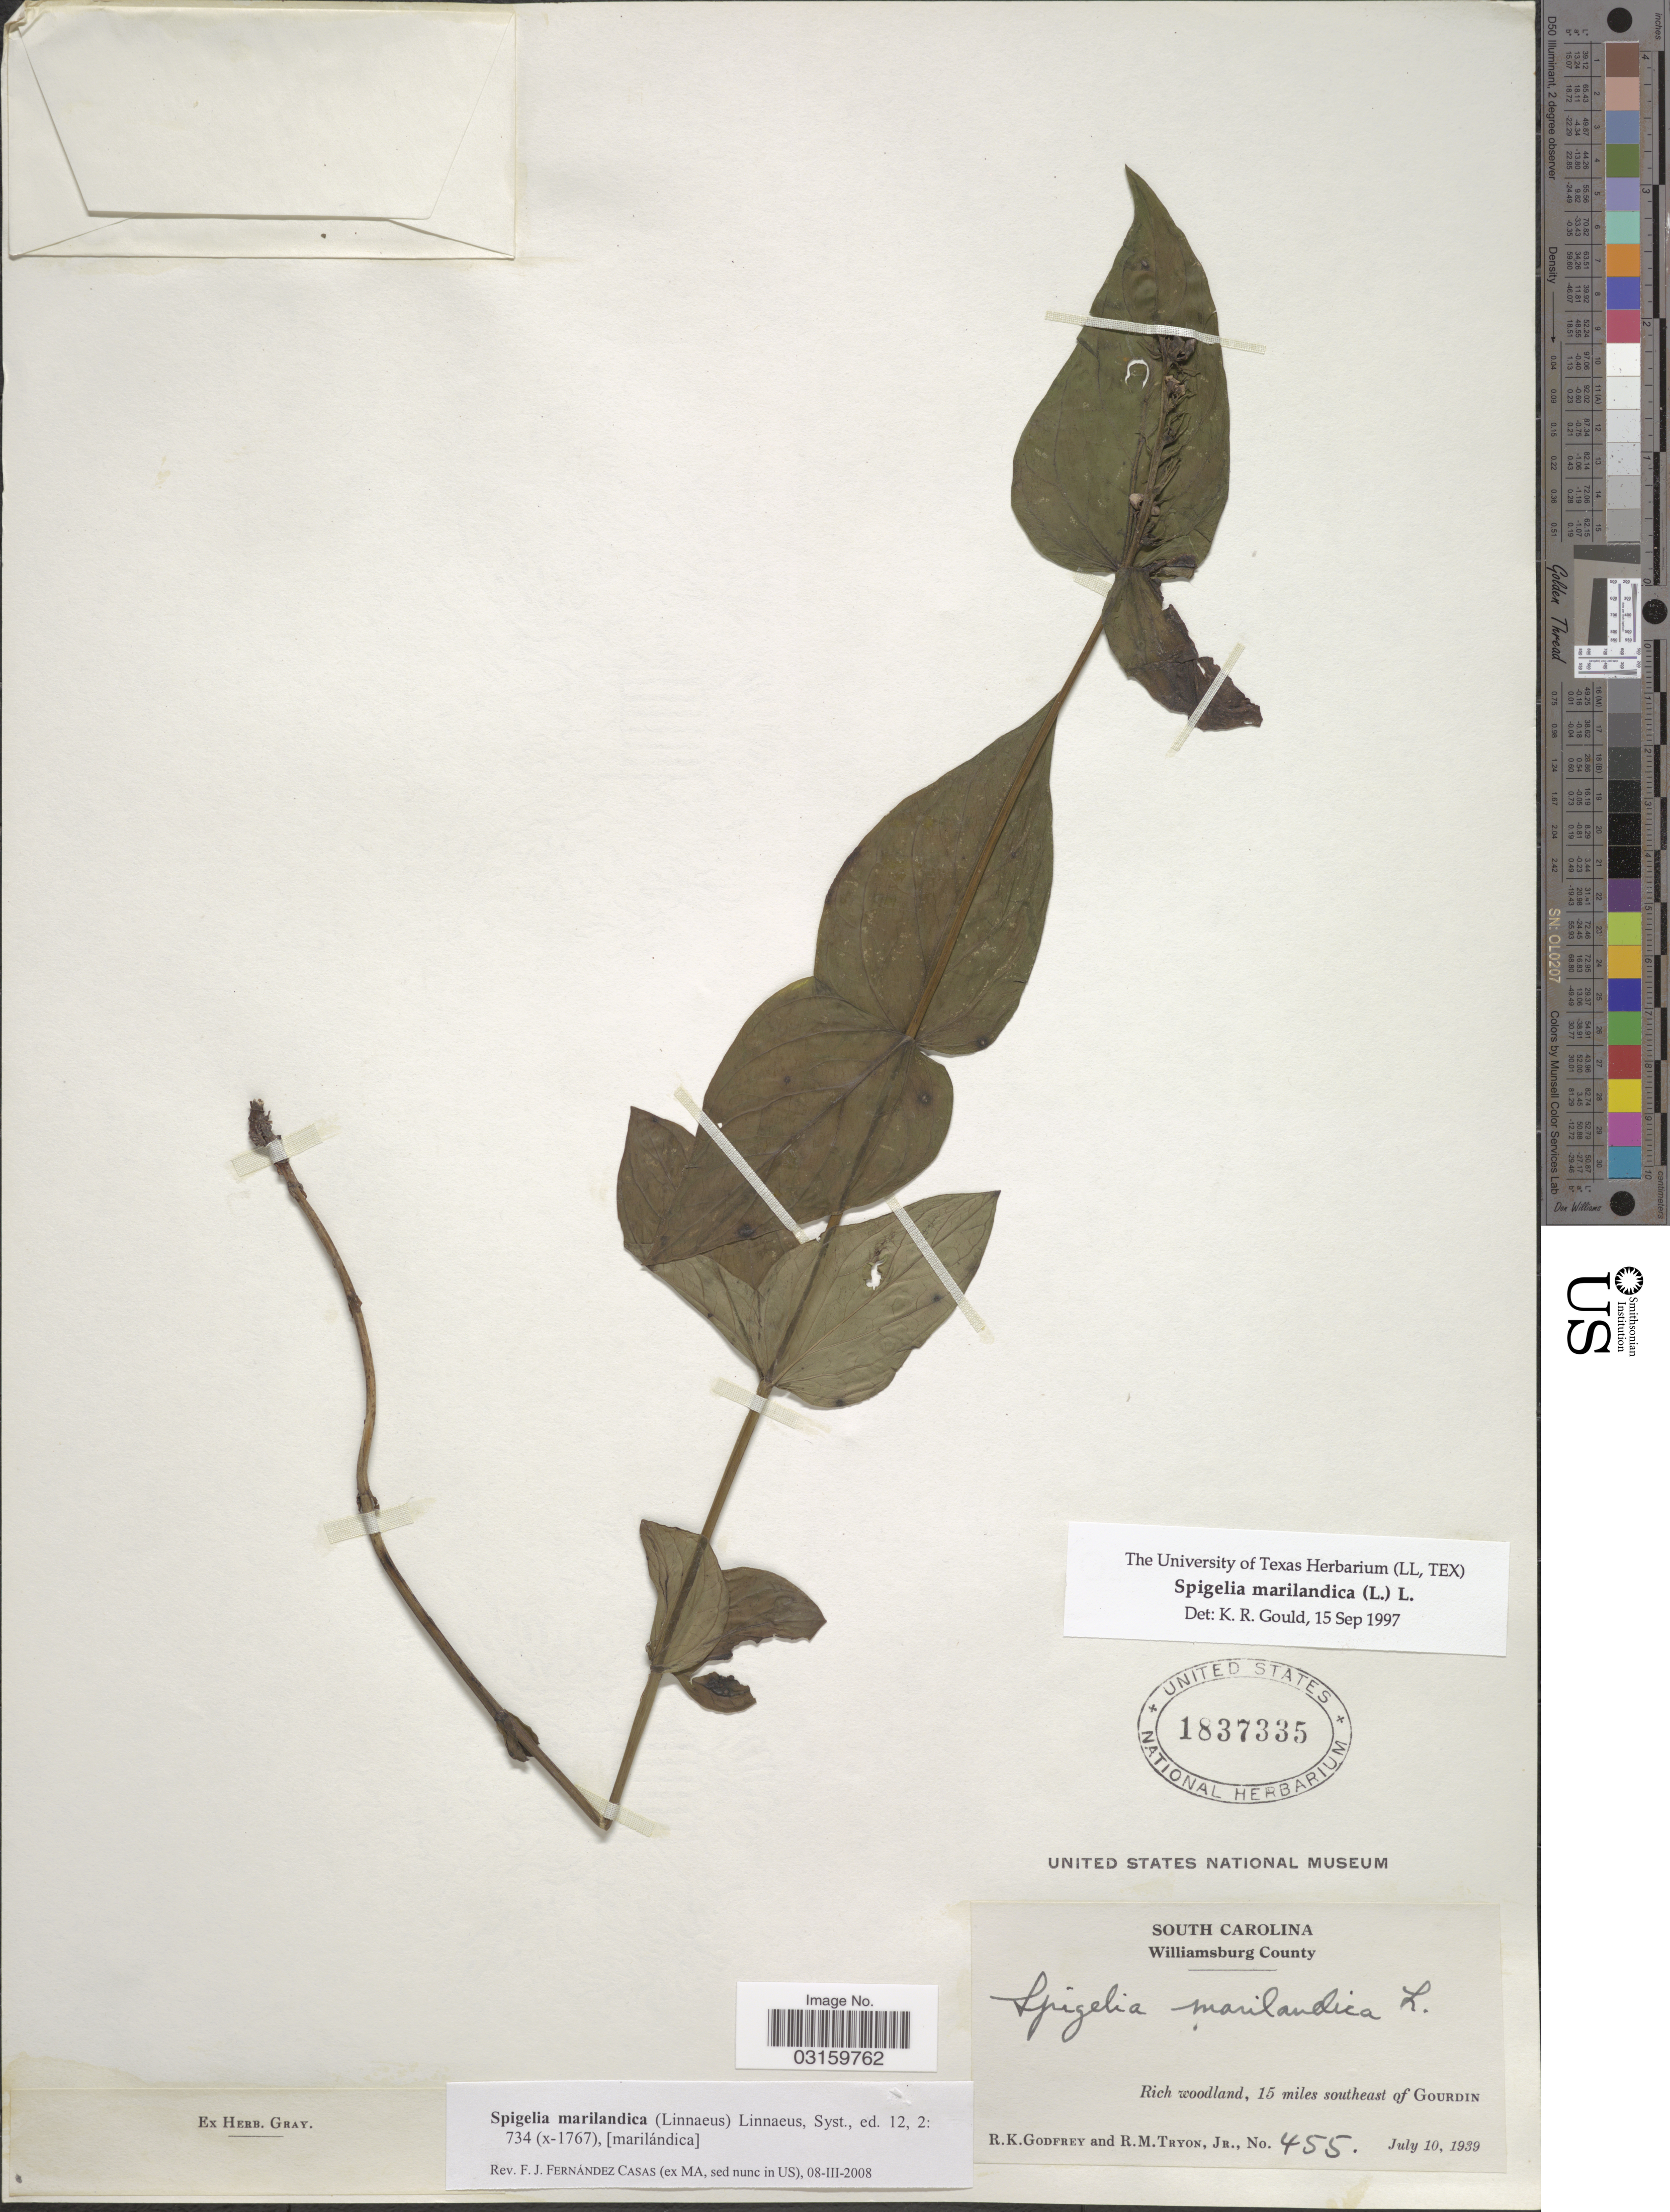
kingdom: Plantae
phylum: Tracheophyta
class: Magnoliopsida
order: Gentianales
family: Loganiaceae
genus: Spigelia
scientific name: Spigelia marilandica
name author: (L.) L.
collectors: R. K. Godfrey & R. Tryon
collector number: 455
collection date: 1939-07-10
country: United States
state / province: South Carolina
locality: Williamsburg County, 15 miles southeast of Gourdin.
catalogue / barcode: US 1837335